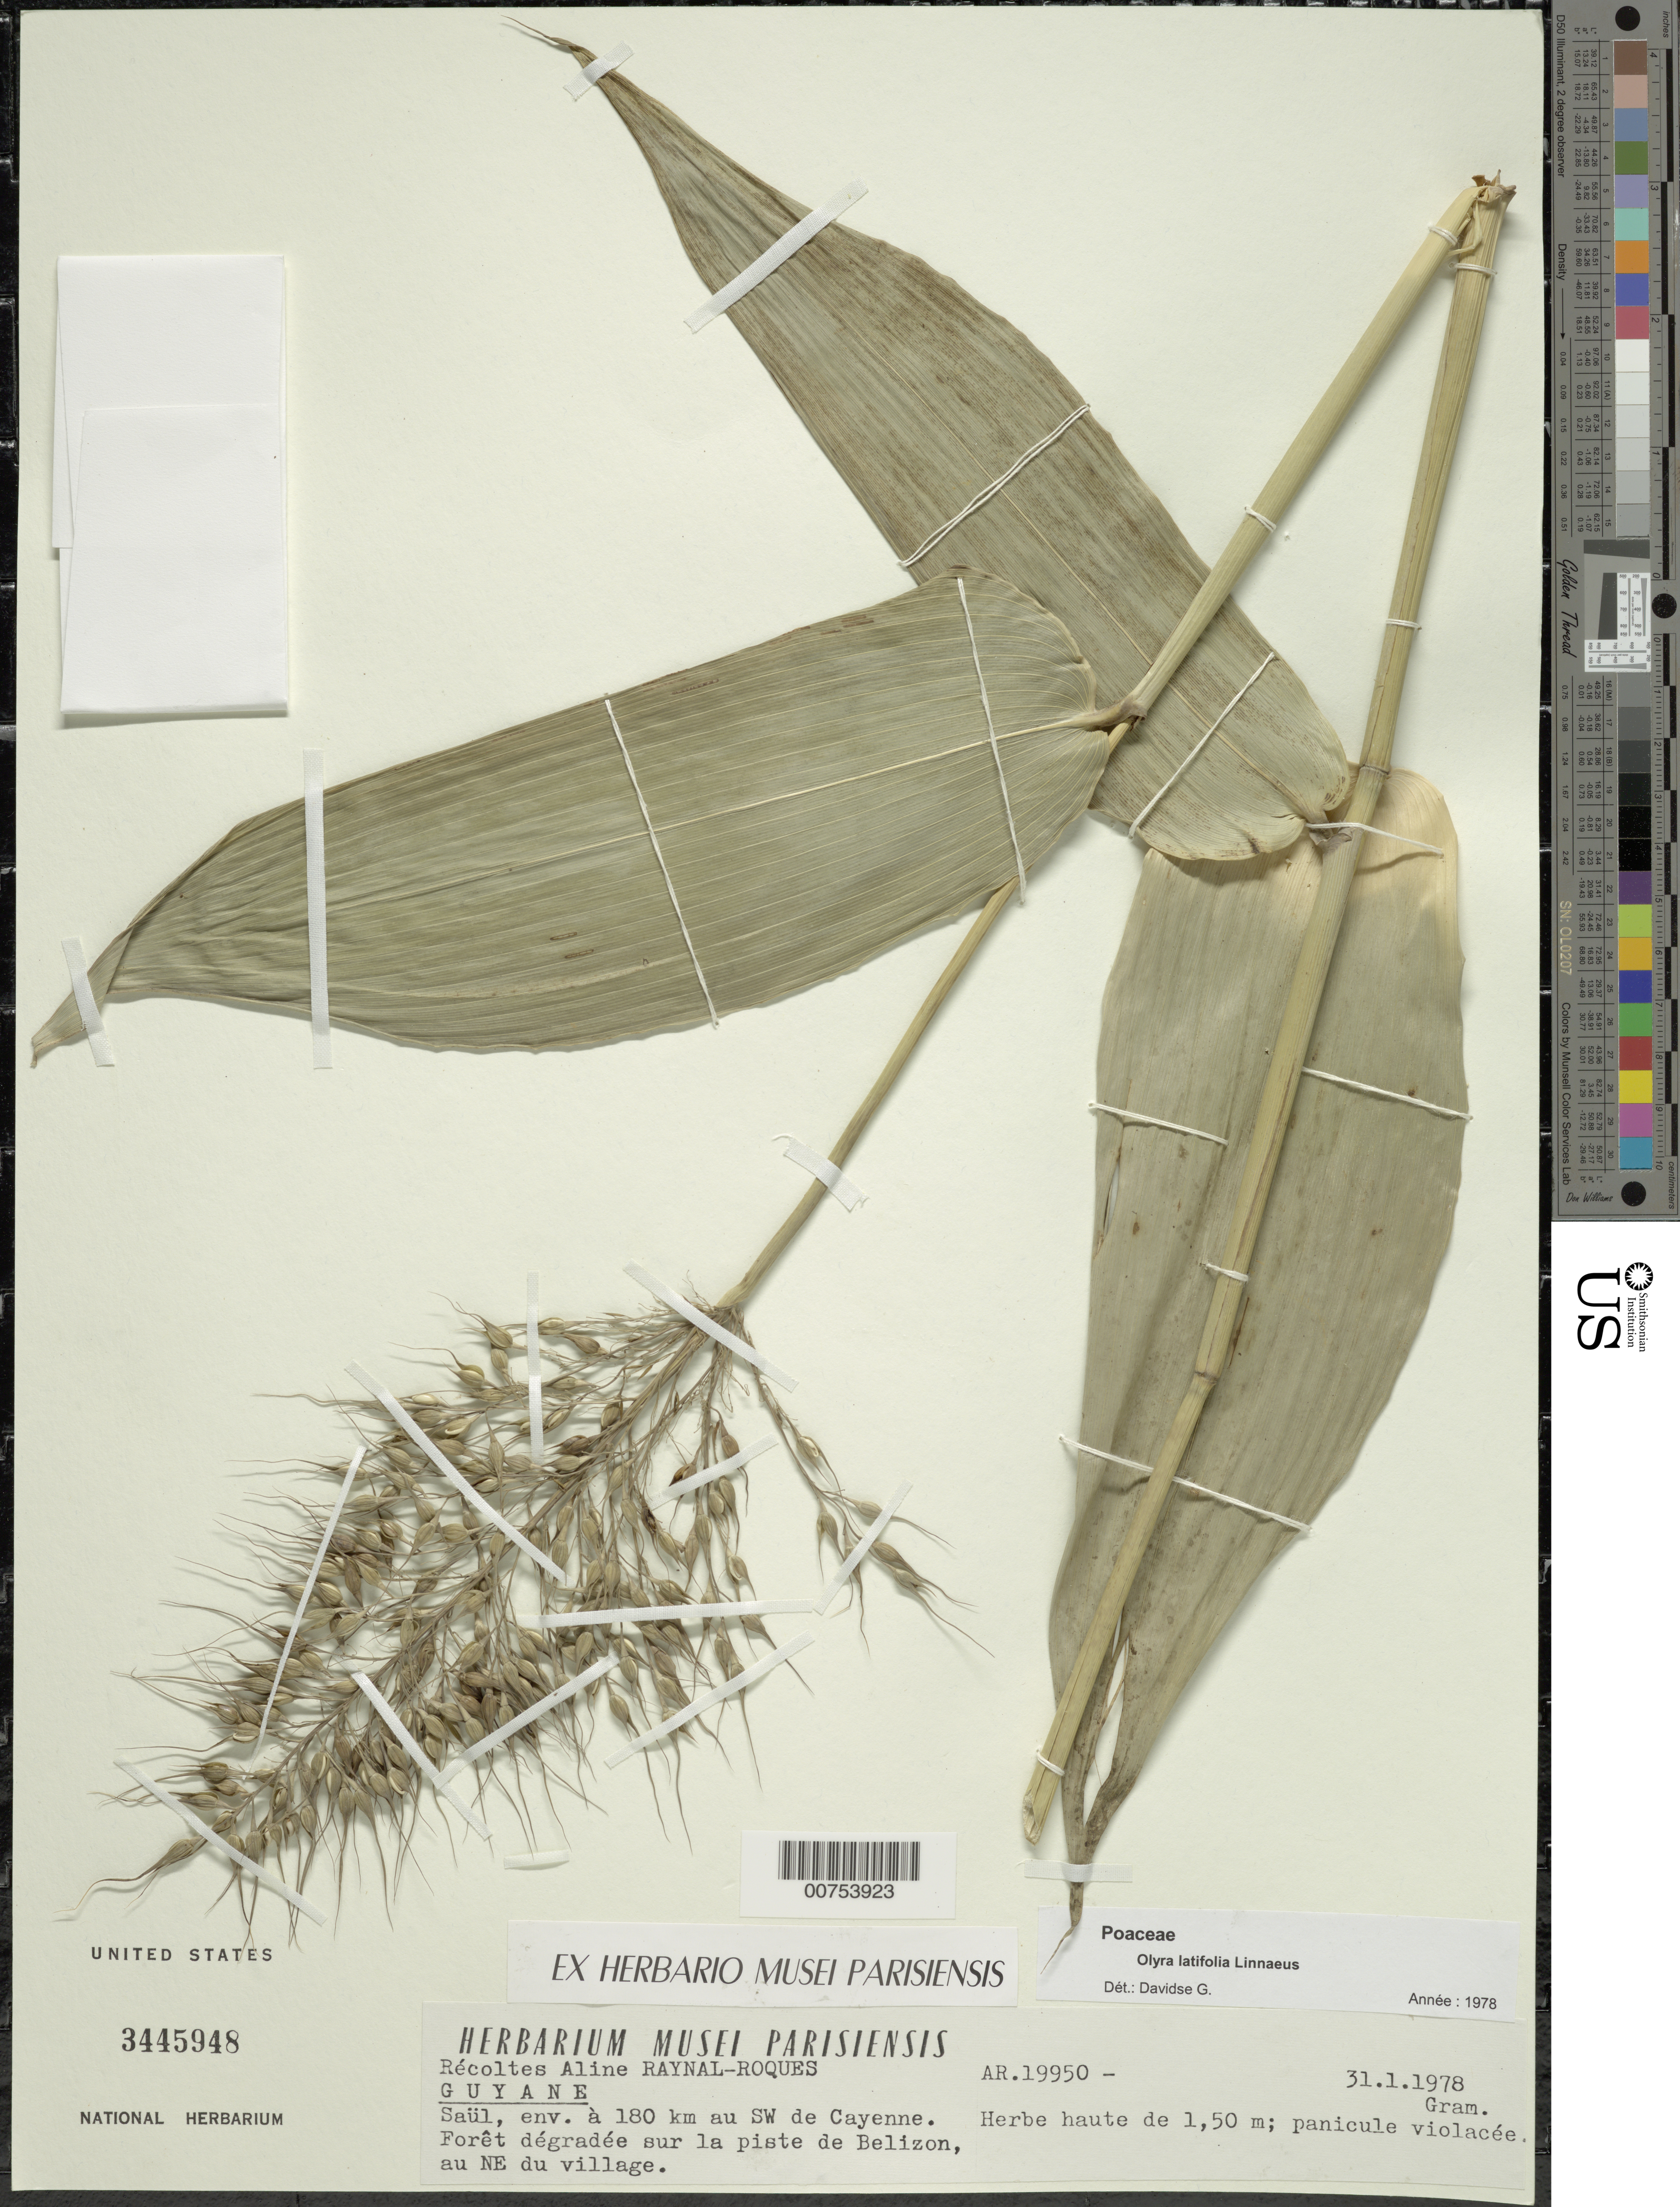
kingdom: Plantae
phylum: Tracheophyta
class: Liliopsida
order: Poales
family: Poaceae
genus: Olyra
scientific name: Olyra latifolia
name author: L.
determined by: Davidse, Gerrit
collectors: A. M. Raynal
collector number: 19950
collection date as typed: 31-Jan-78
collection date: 1978-01-31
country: French Guiana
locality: Saül, 180 km SW of Cayenne; on road to Belizon, to NE of village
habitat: Disturbed forest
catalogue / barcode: US 3445948